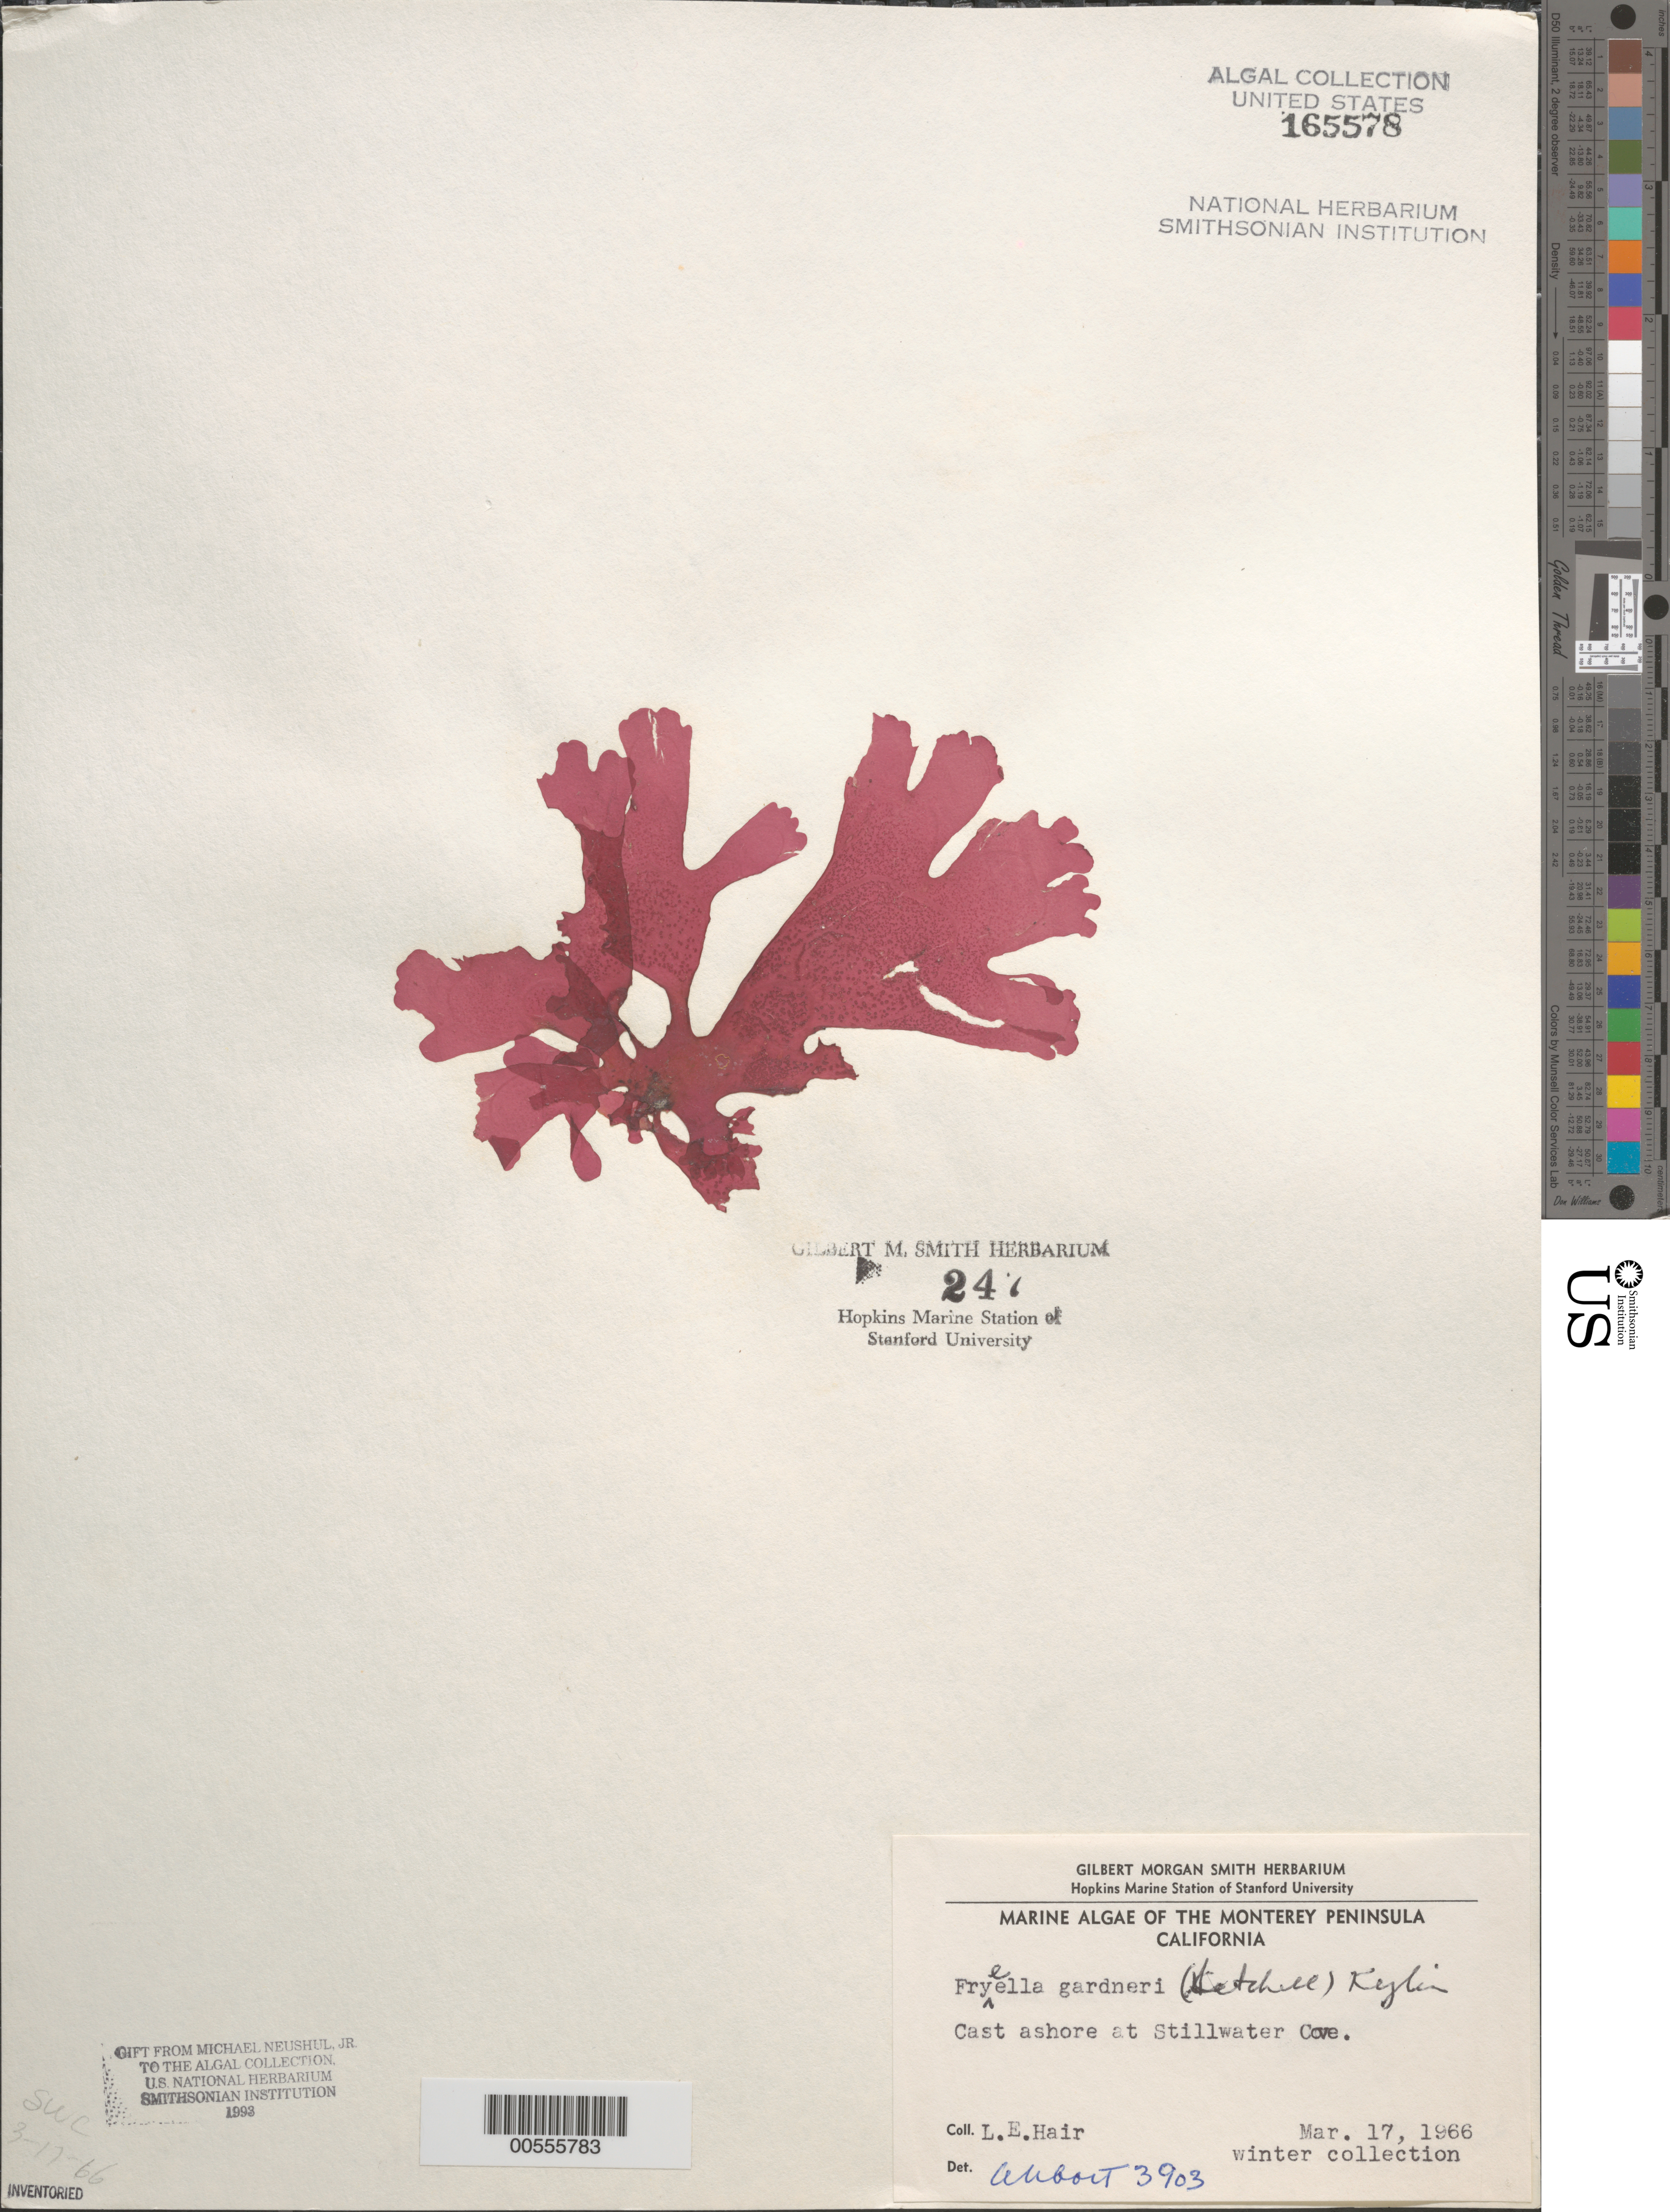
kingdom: Plantae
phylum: Rhodophyta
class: Florideophyceae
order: Rhodymeniales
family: Fryeellaceae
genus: Fryeella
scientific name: Fryeella gardneri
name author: (Setch.) Kylin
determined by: Abbott, Isabella A.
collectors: L. Hair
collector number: IAA 3903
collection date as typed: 17 Mar 1966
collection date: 1966-03-17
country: United States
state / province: California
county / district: Monterey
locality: Stillwater Cove, Monterey Peninsula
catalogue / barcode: US 165578